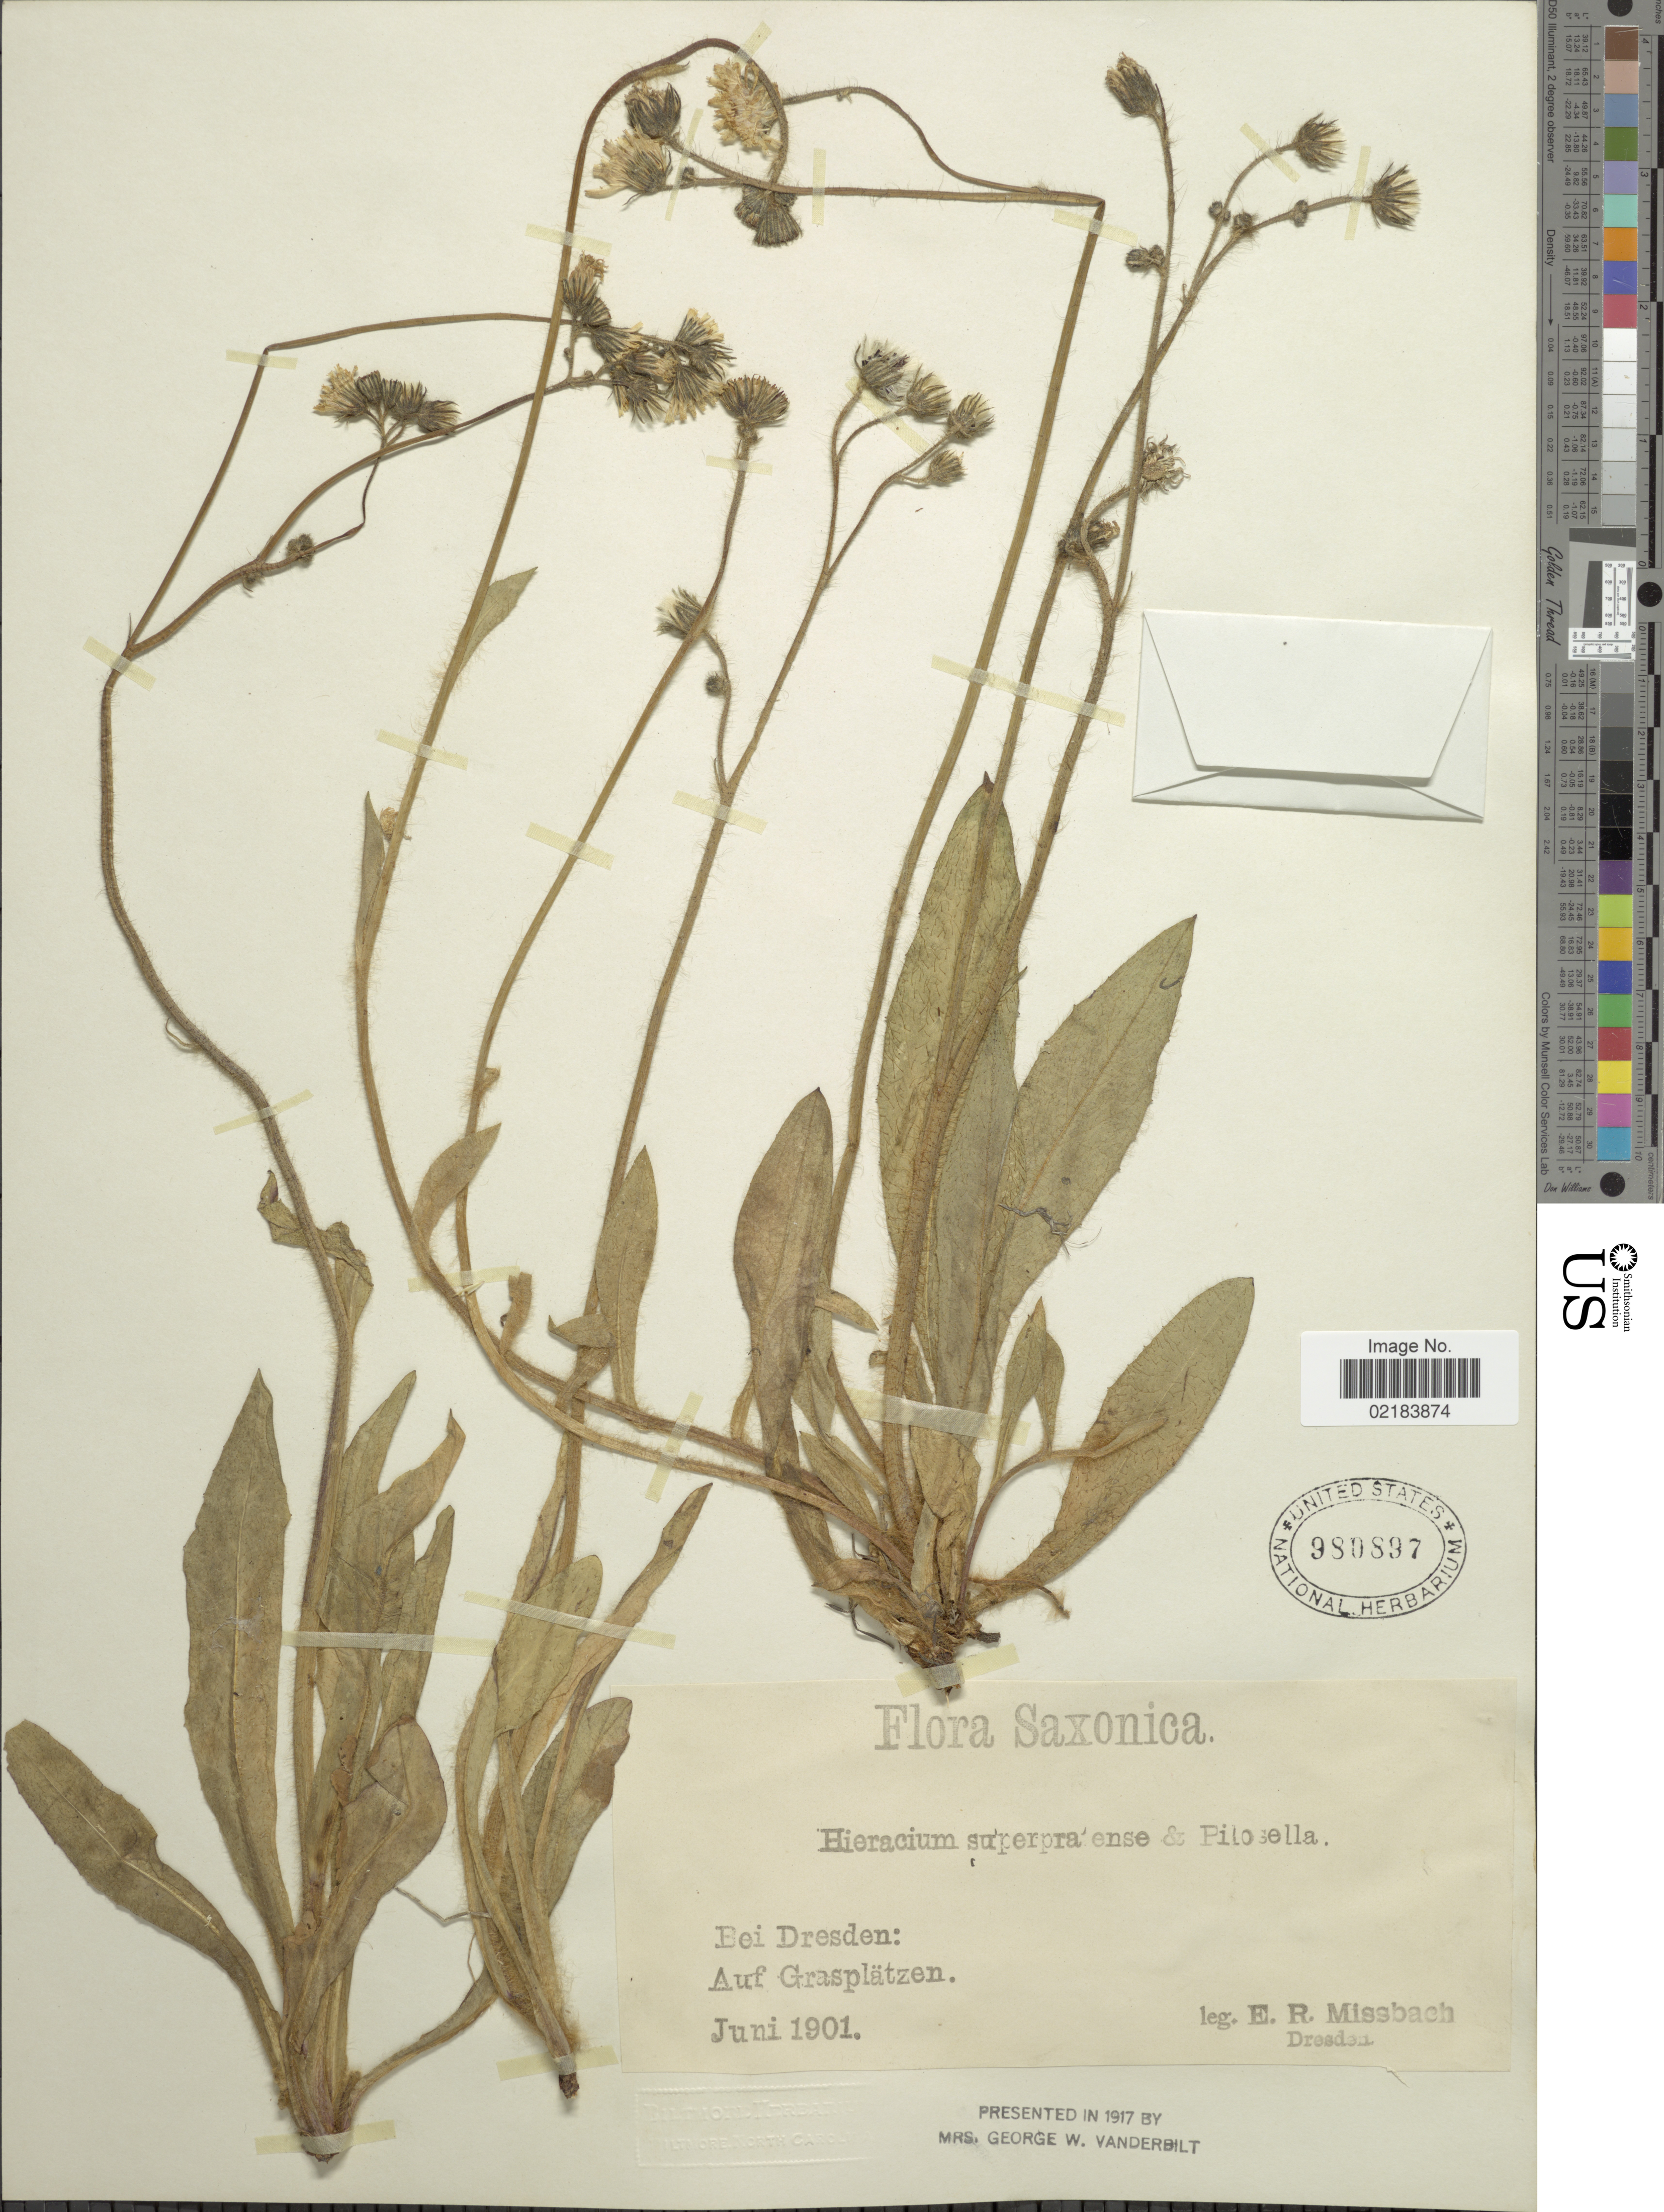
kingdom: Plantae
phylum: Tracheophyta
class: Magnoliopsida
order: Asterales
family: Asteraceae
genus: Pilosella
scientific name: Pilosella caespitosa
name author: (Dumort.) P. D. Sell & C. West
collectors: E. Missbach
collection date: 1901-06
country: Germany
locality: Saxonica, Bei Dresden, Auf Grasplatzen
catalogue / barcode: US 980897